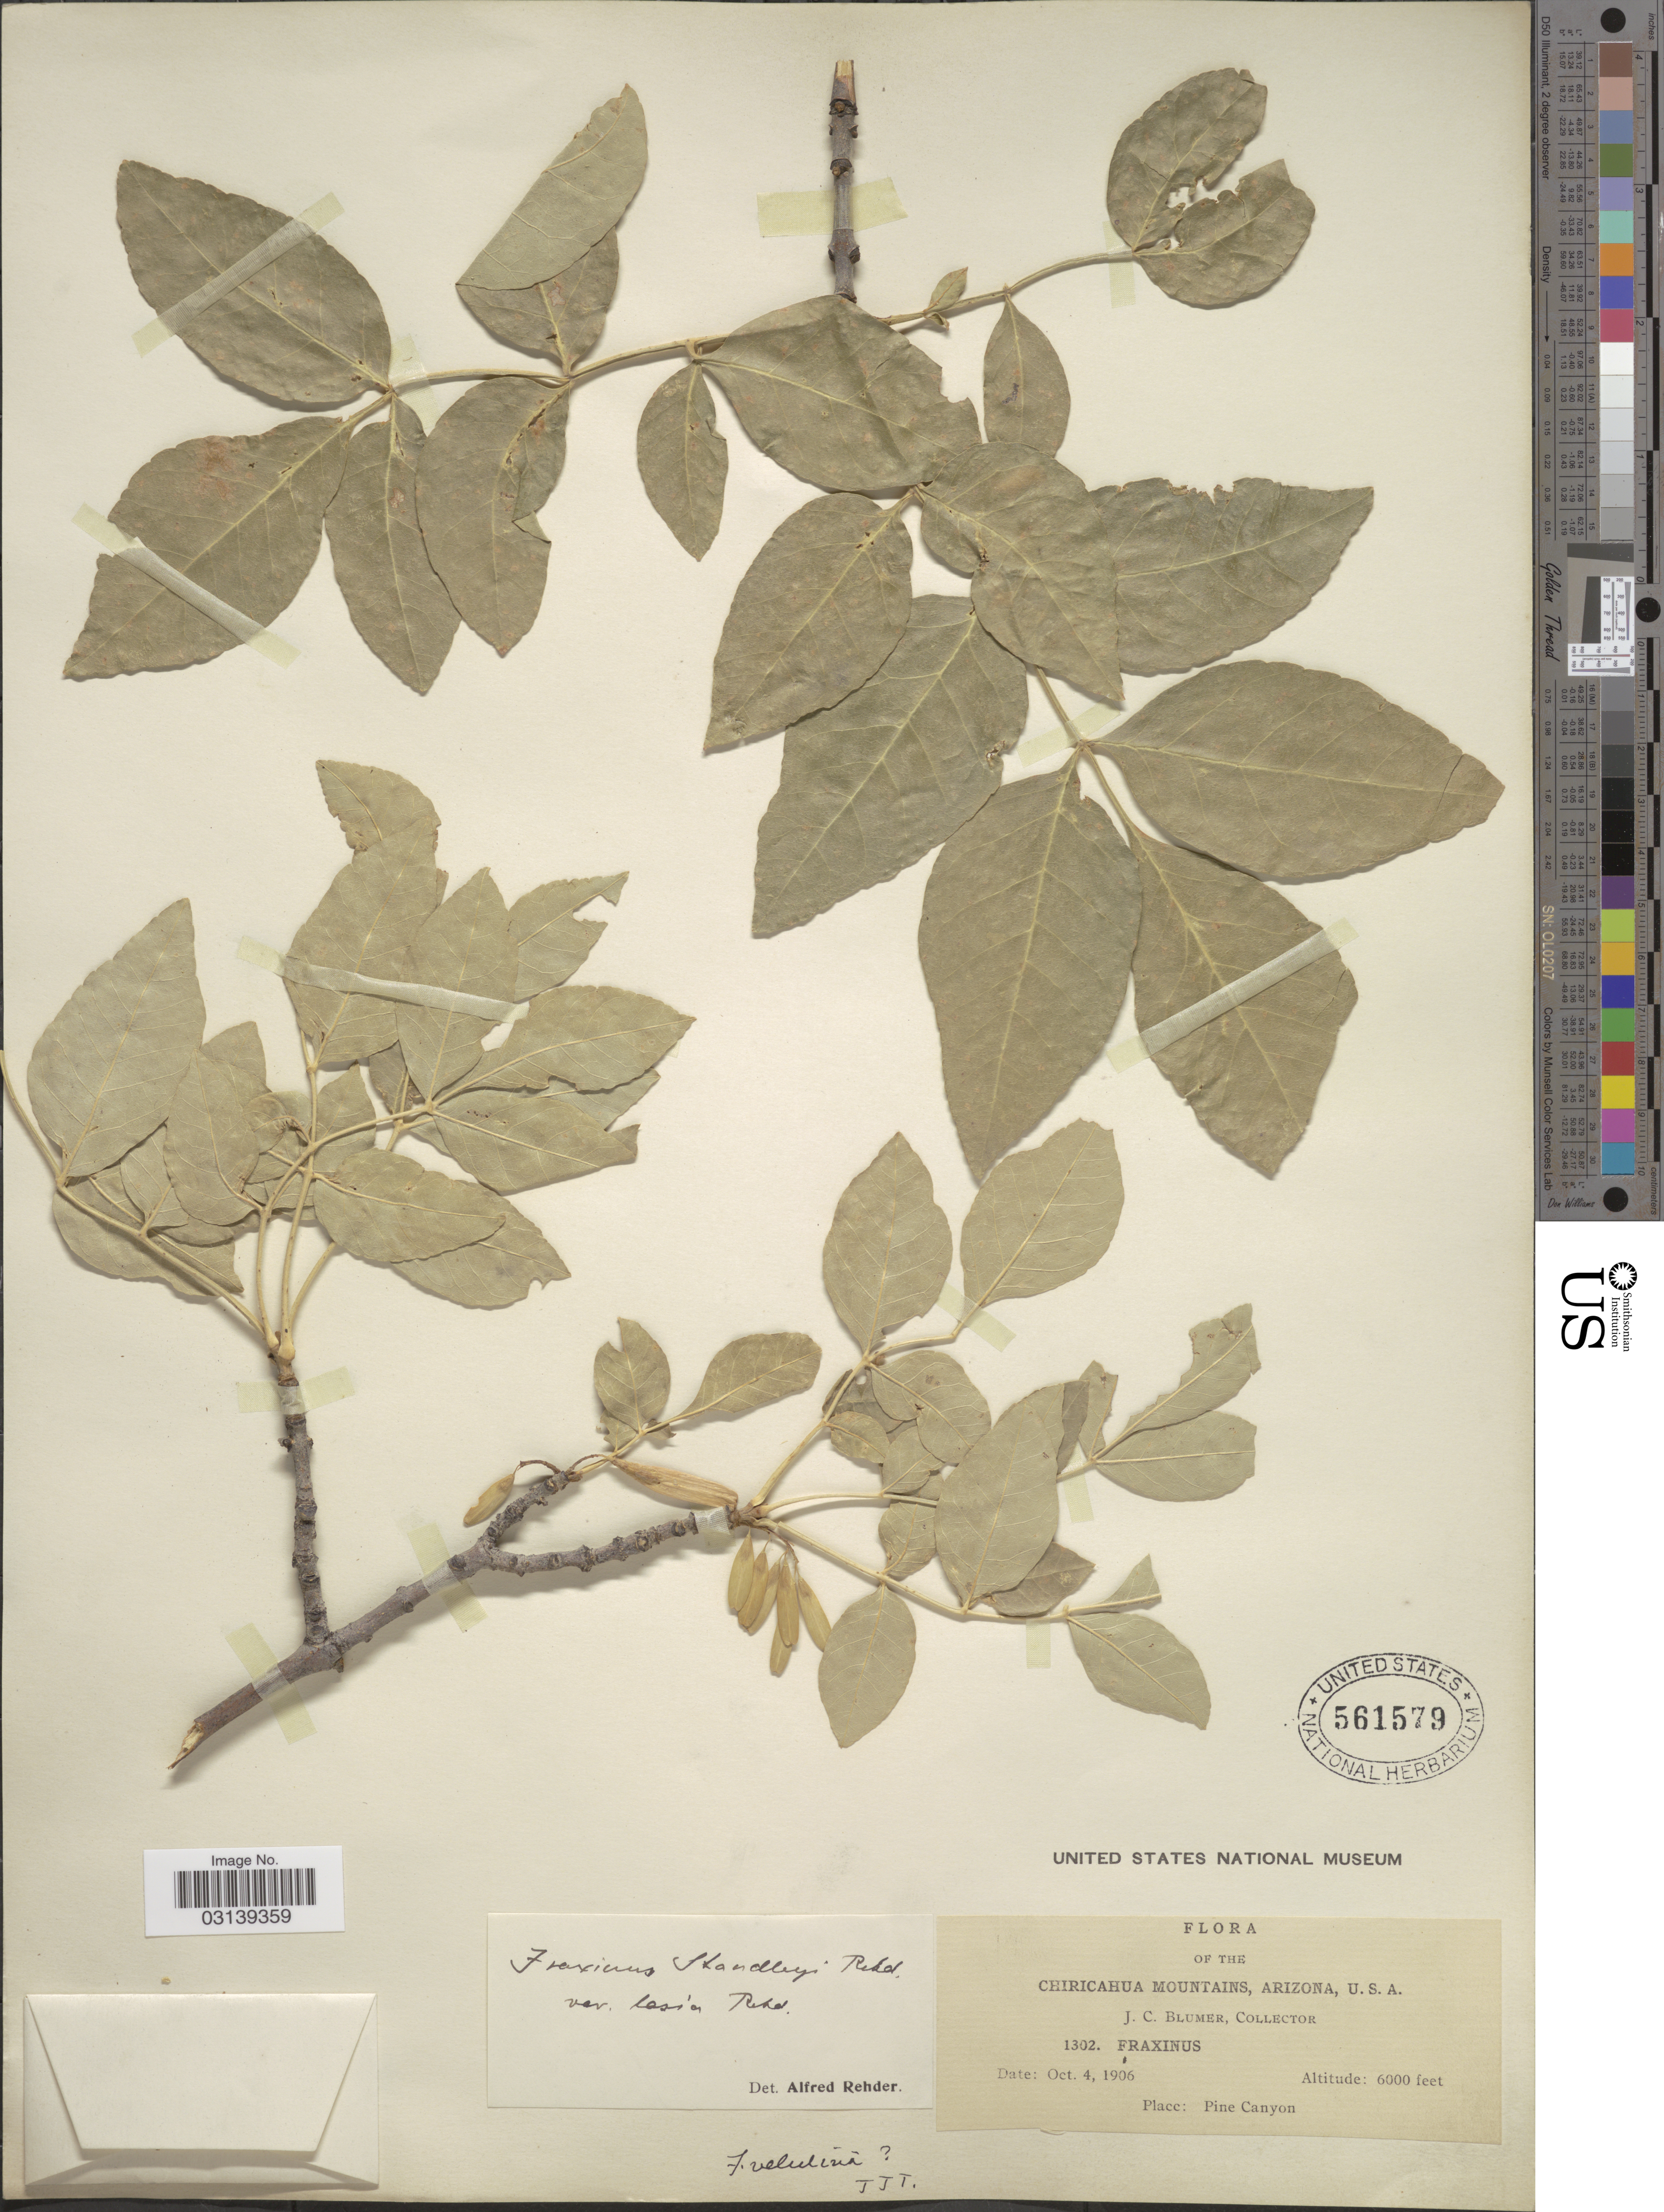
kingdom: Plantae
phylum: Tracheophyta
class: Magnoliopsida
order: Lamiales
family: Oleaceae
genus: Fraxinus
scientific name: Fraxinus velutina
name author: Torr.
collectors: J. C. Blumer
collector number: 1302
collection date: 1906-10-04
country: United States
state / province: Arizona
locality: Chiricahua Mountains, Pine Canyon.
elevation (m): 1829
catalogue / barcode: US 561579